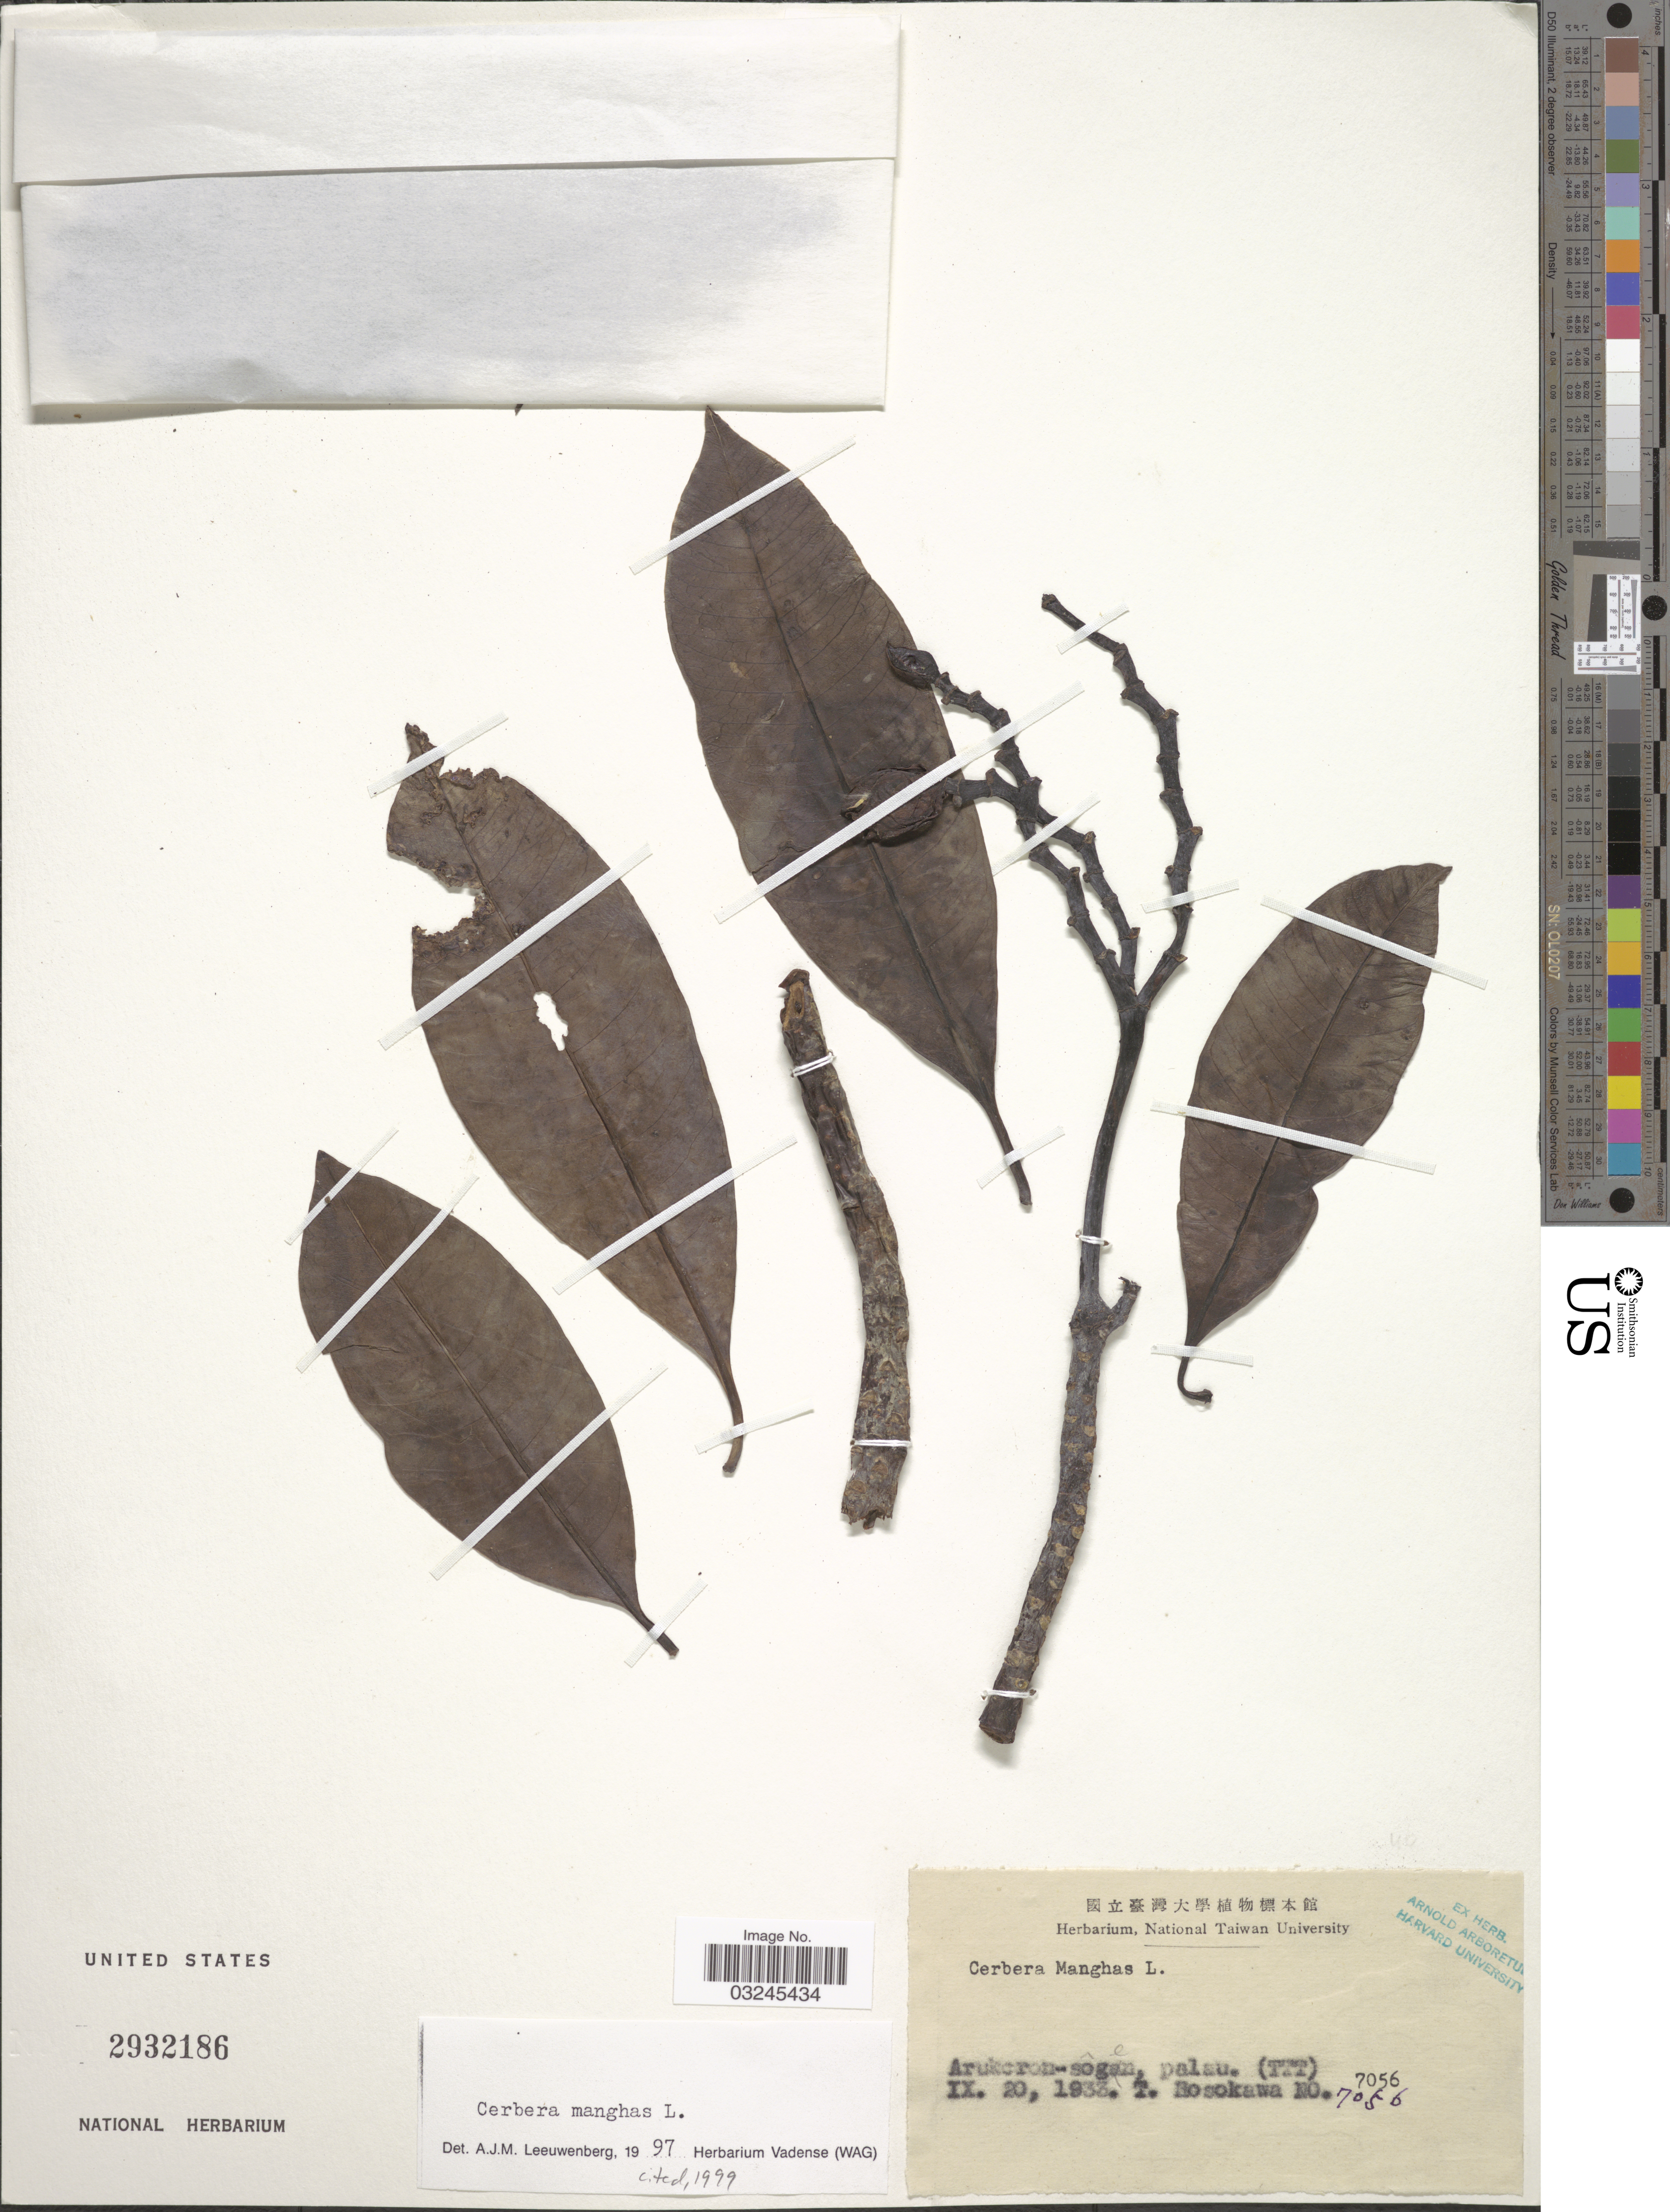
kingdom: Plantae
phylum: Tracheophyta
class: Magnoliopsida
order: Gentianales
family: Apocynaceae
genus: Cerbera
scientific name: Cerbera manghas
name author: L.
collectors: T. Hosokawa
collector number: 7056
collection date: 1933-09-20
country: Palau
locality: Arukeron-sôgen, palau.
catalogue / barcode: US 2932186